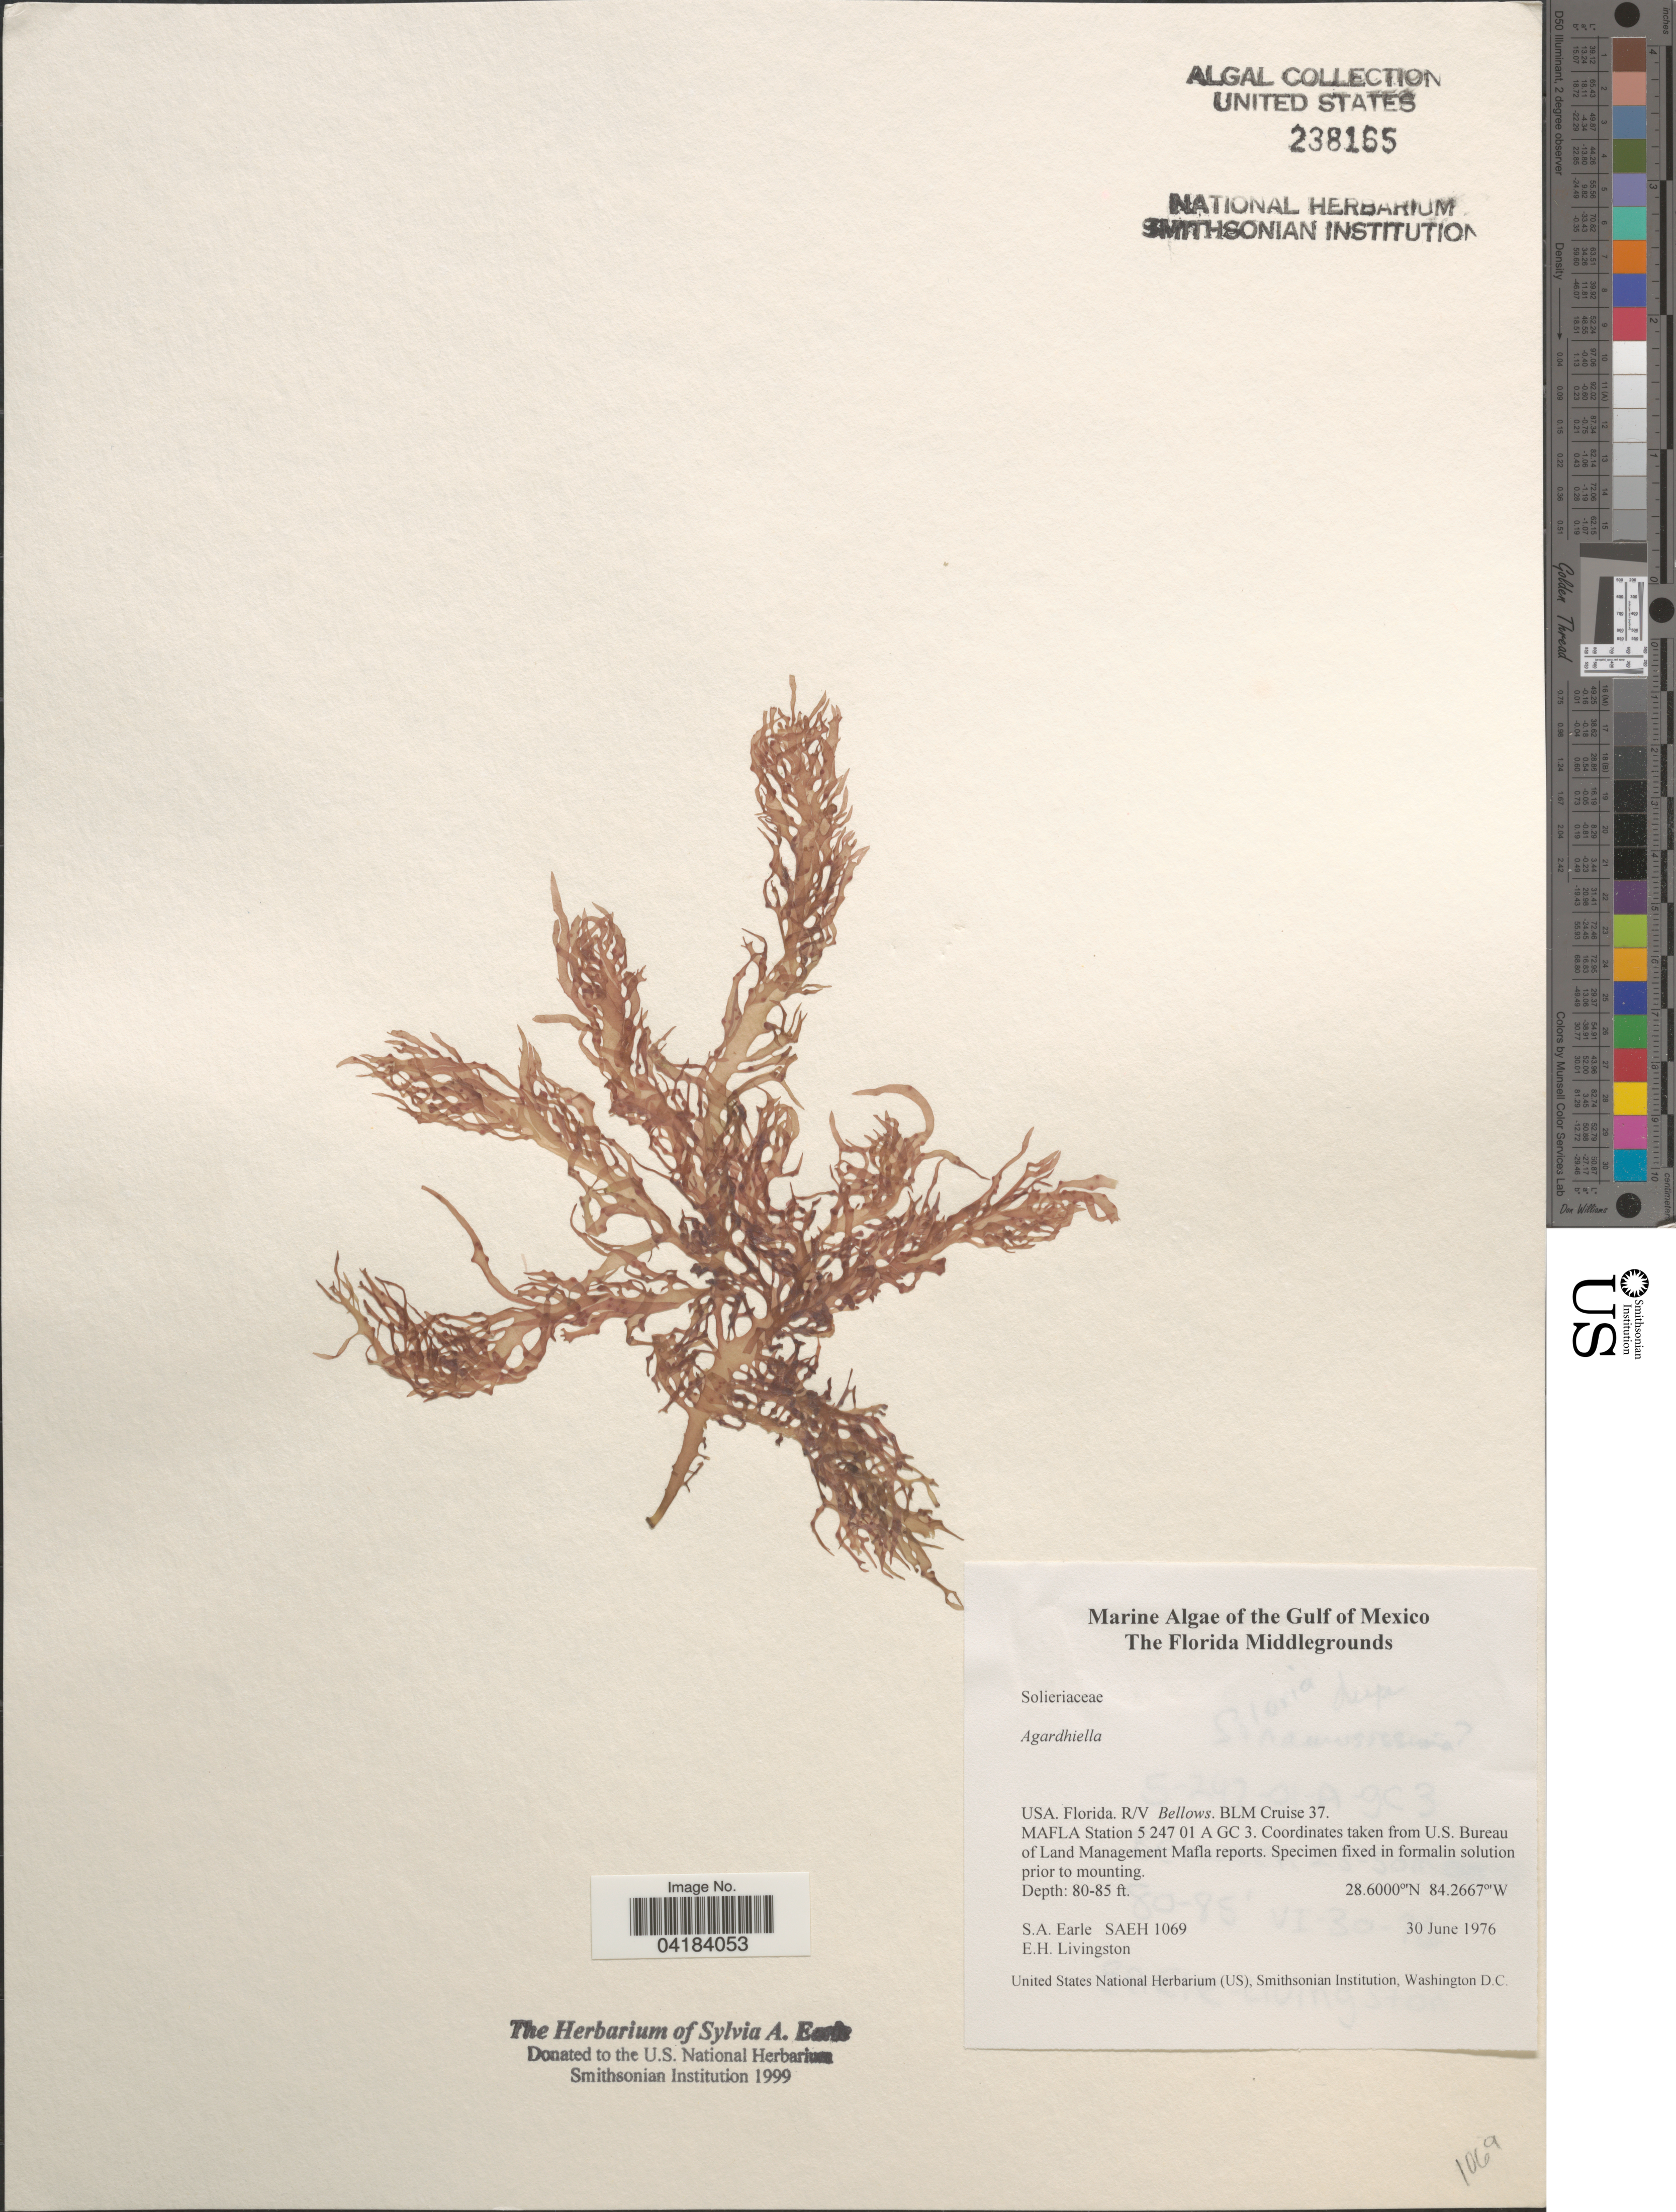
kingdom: Plantae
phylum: Rhodophyta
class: Florideophyceae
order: Gigartinales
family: Solieriaceae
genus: Agardhiella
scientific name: Agardhiella sp.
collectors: S. A. Earle & E. Livingston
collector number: SAEH1069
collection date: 1976-06-30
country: United States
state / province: Florida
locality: The Gulf of Mexico. The Florida Middlegrounds. R/V Bellows. BLM Cruise 37. MAFLA Station 5 247 01 A GC 3.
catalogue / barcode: US 238165